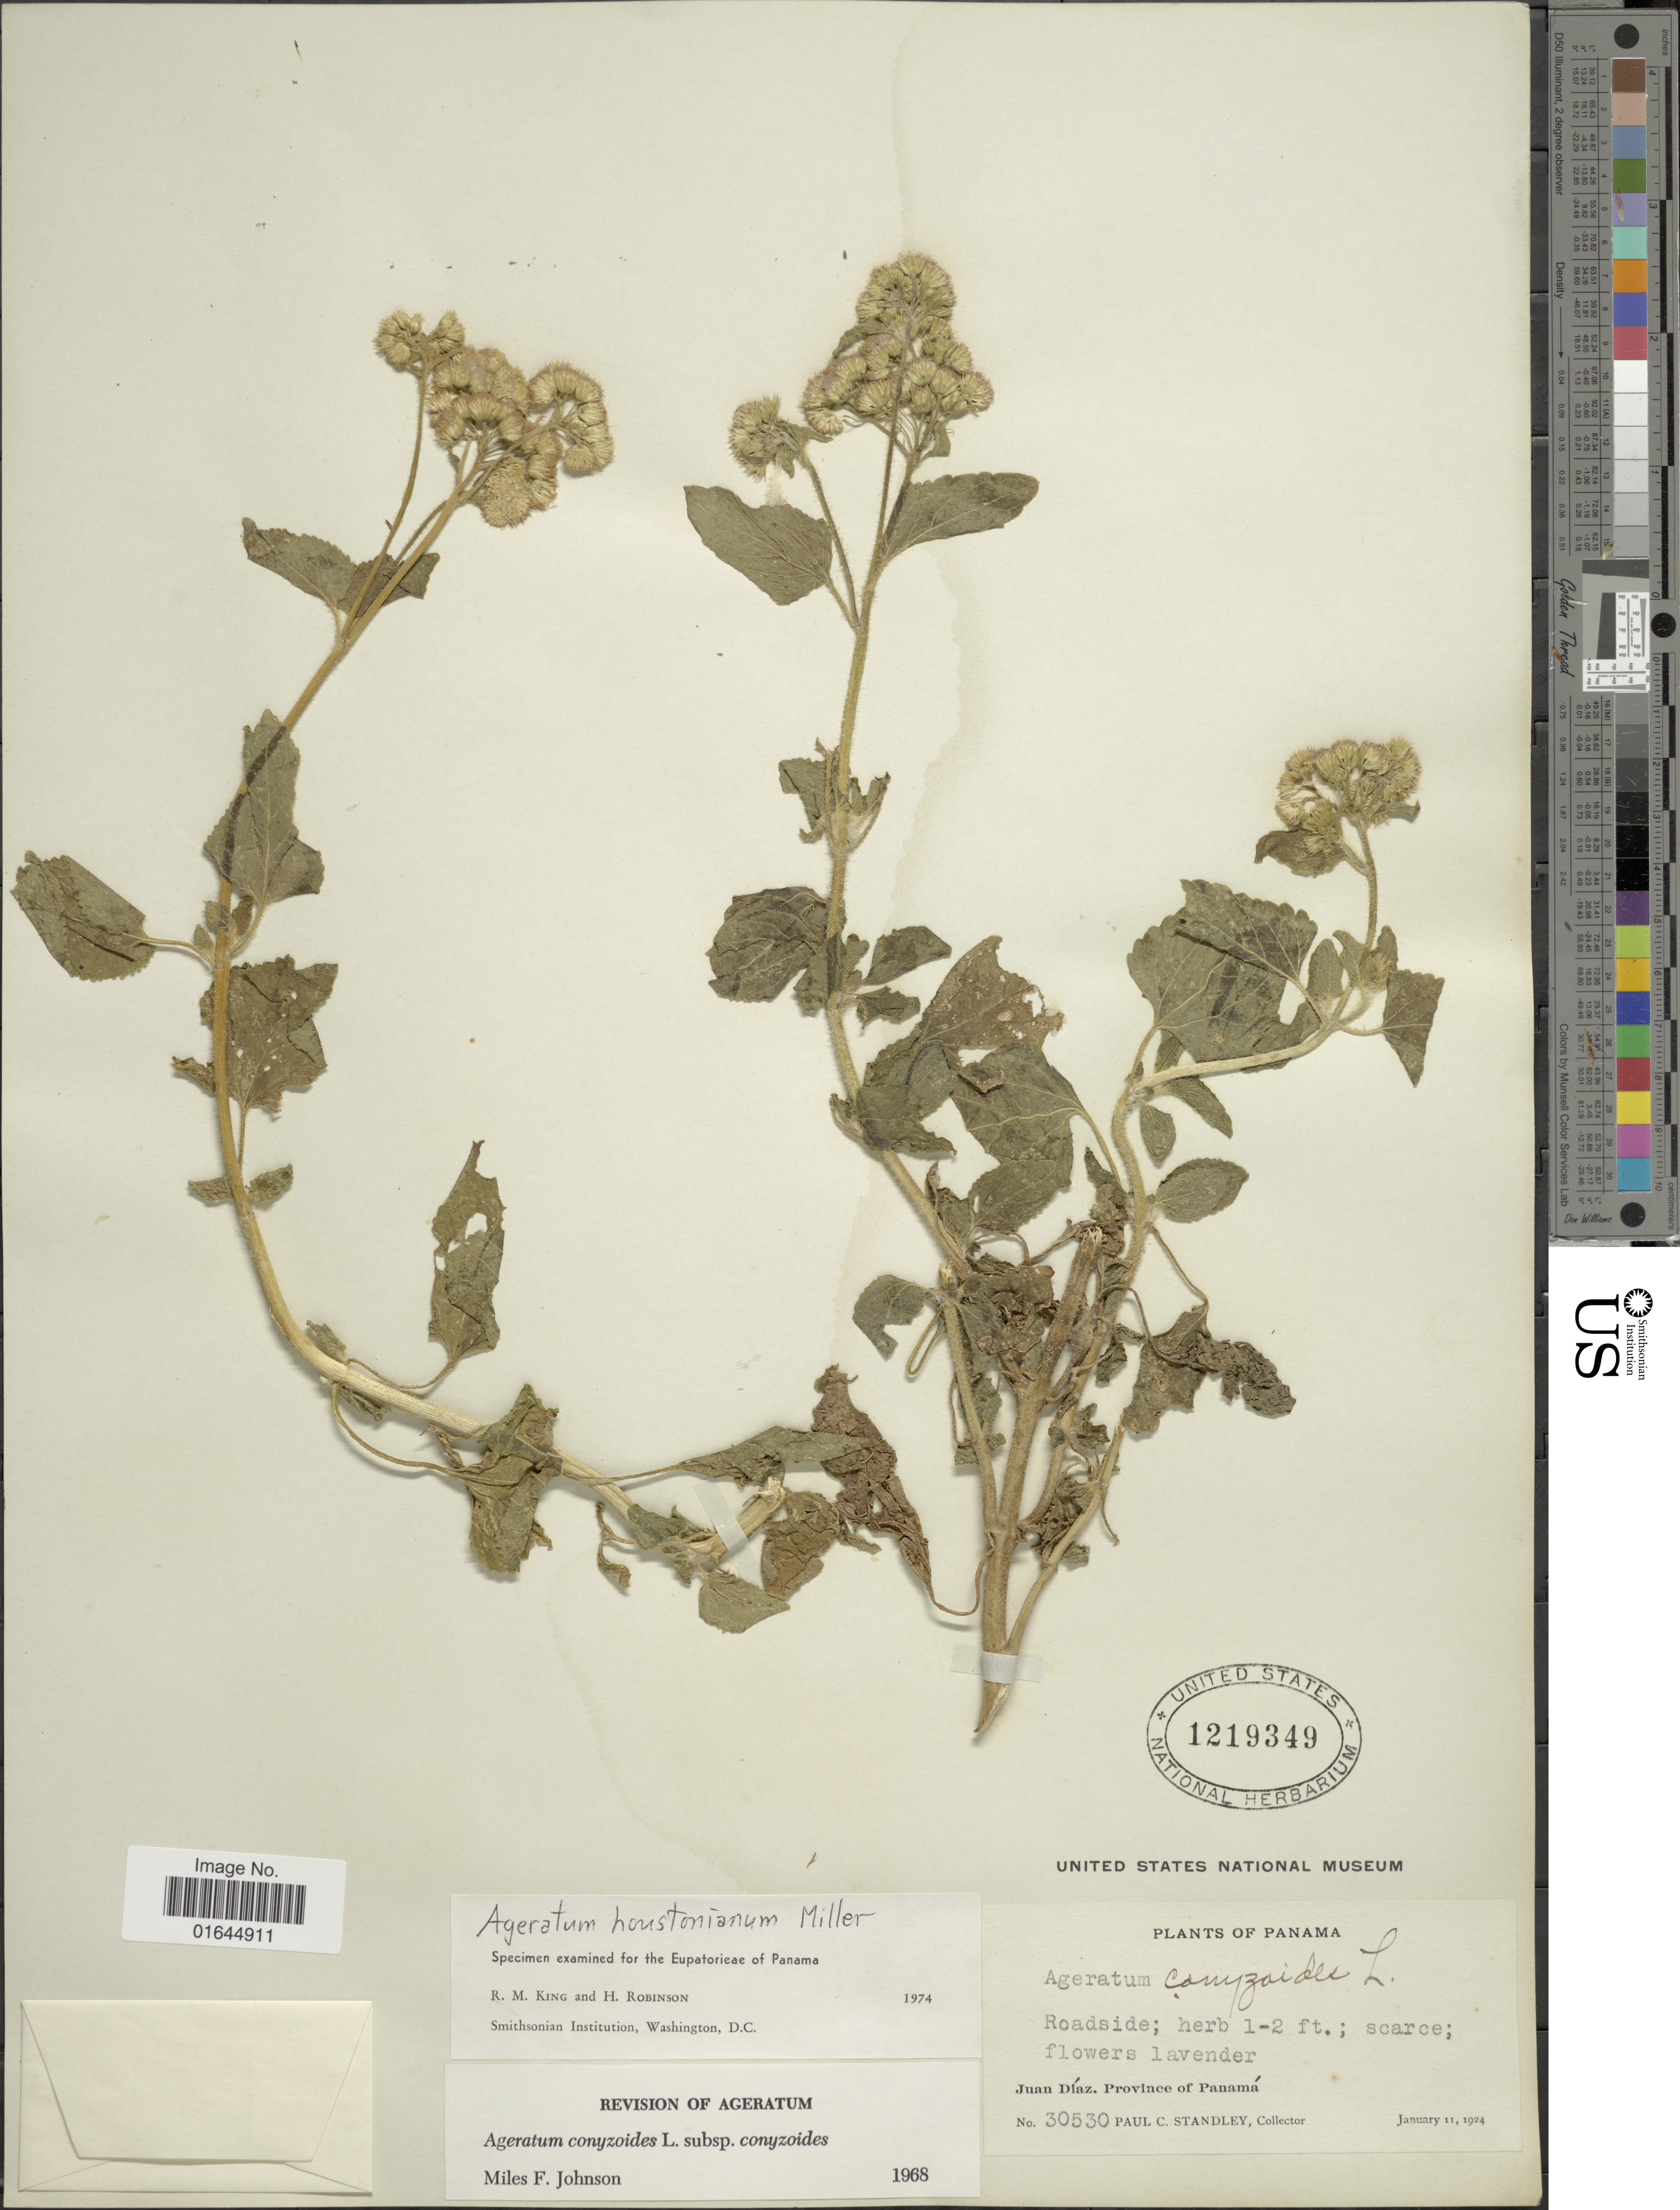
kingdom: Plantae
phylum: Tracheophyta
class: Magnoliopsida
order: Asterales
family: Asteraceae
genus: Ageratum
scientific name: Ageratum houstonianum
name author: Mill.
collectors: P. C. Standley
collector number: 30530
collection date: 1924-01-11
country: Panama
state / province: Panamá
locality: Juan Díaz. Province of Panamá.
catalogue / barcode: US 1219349